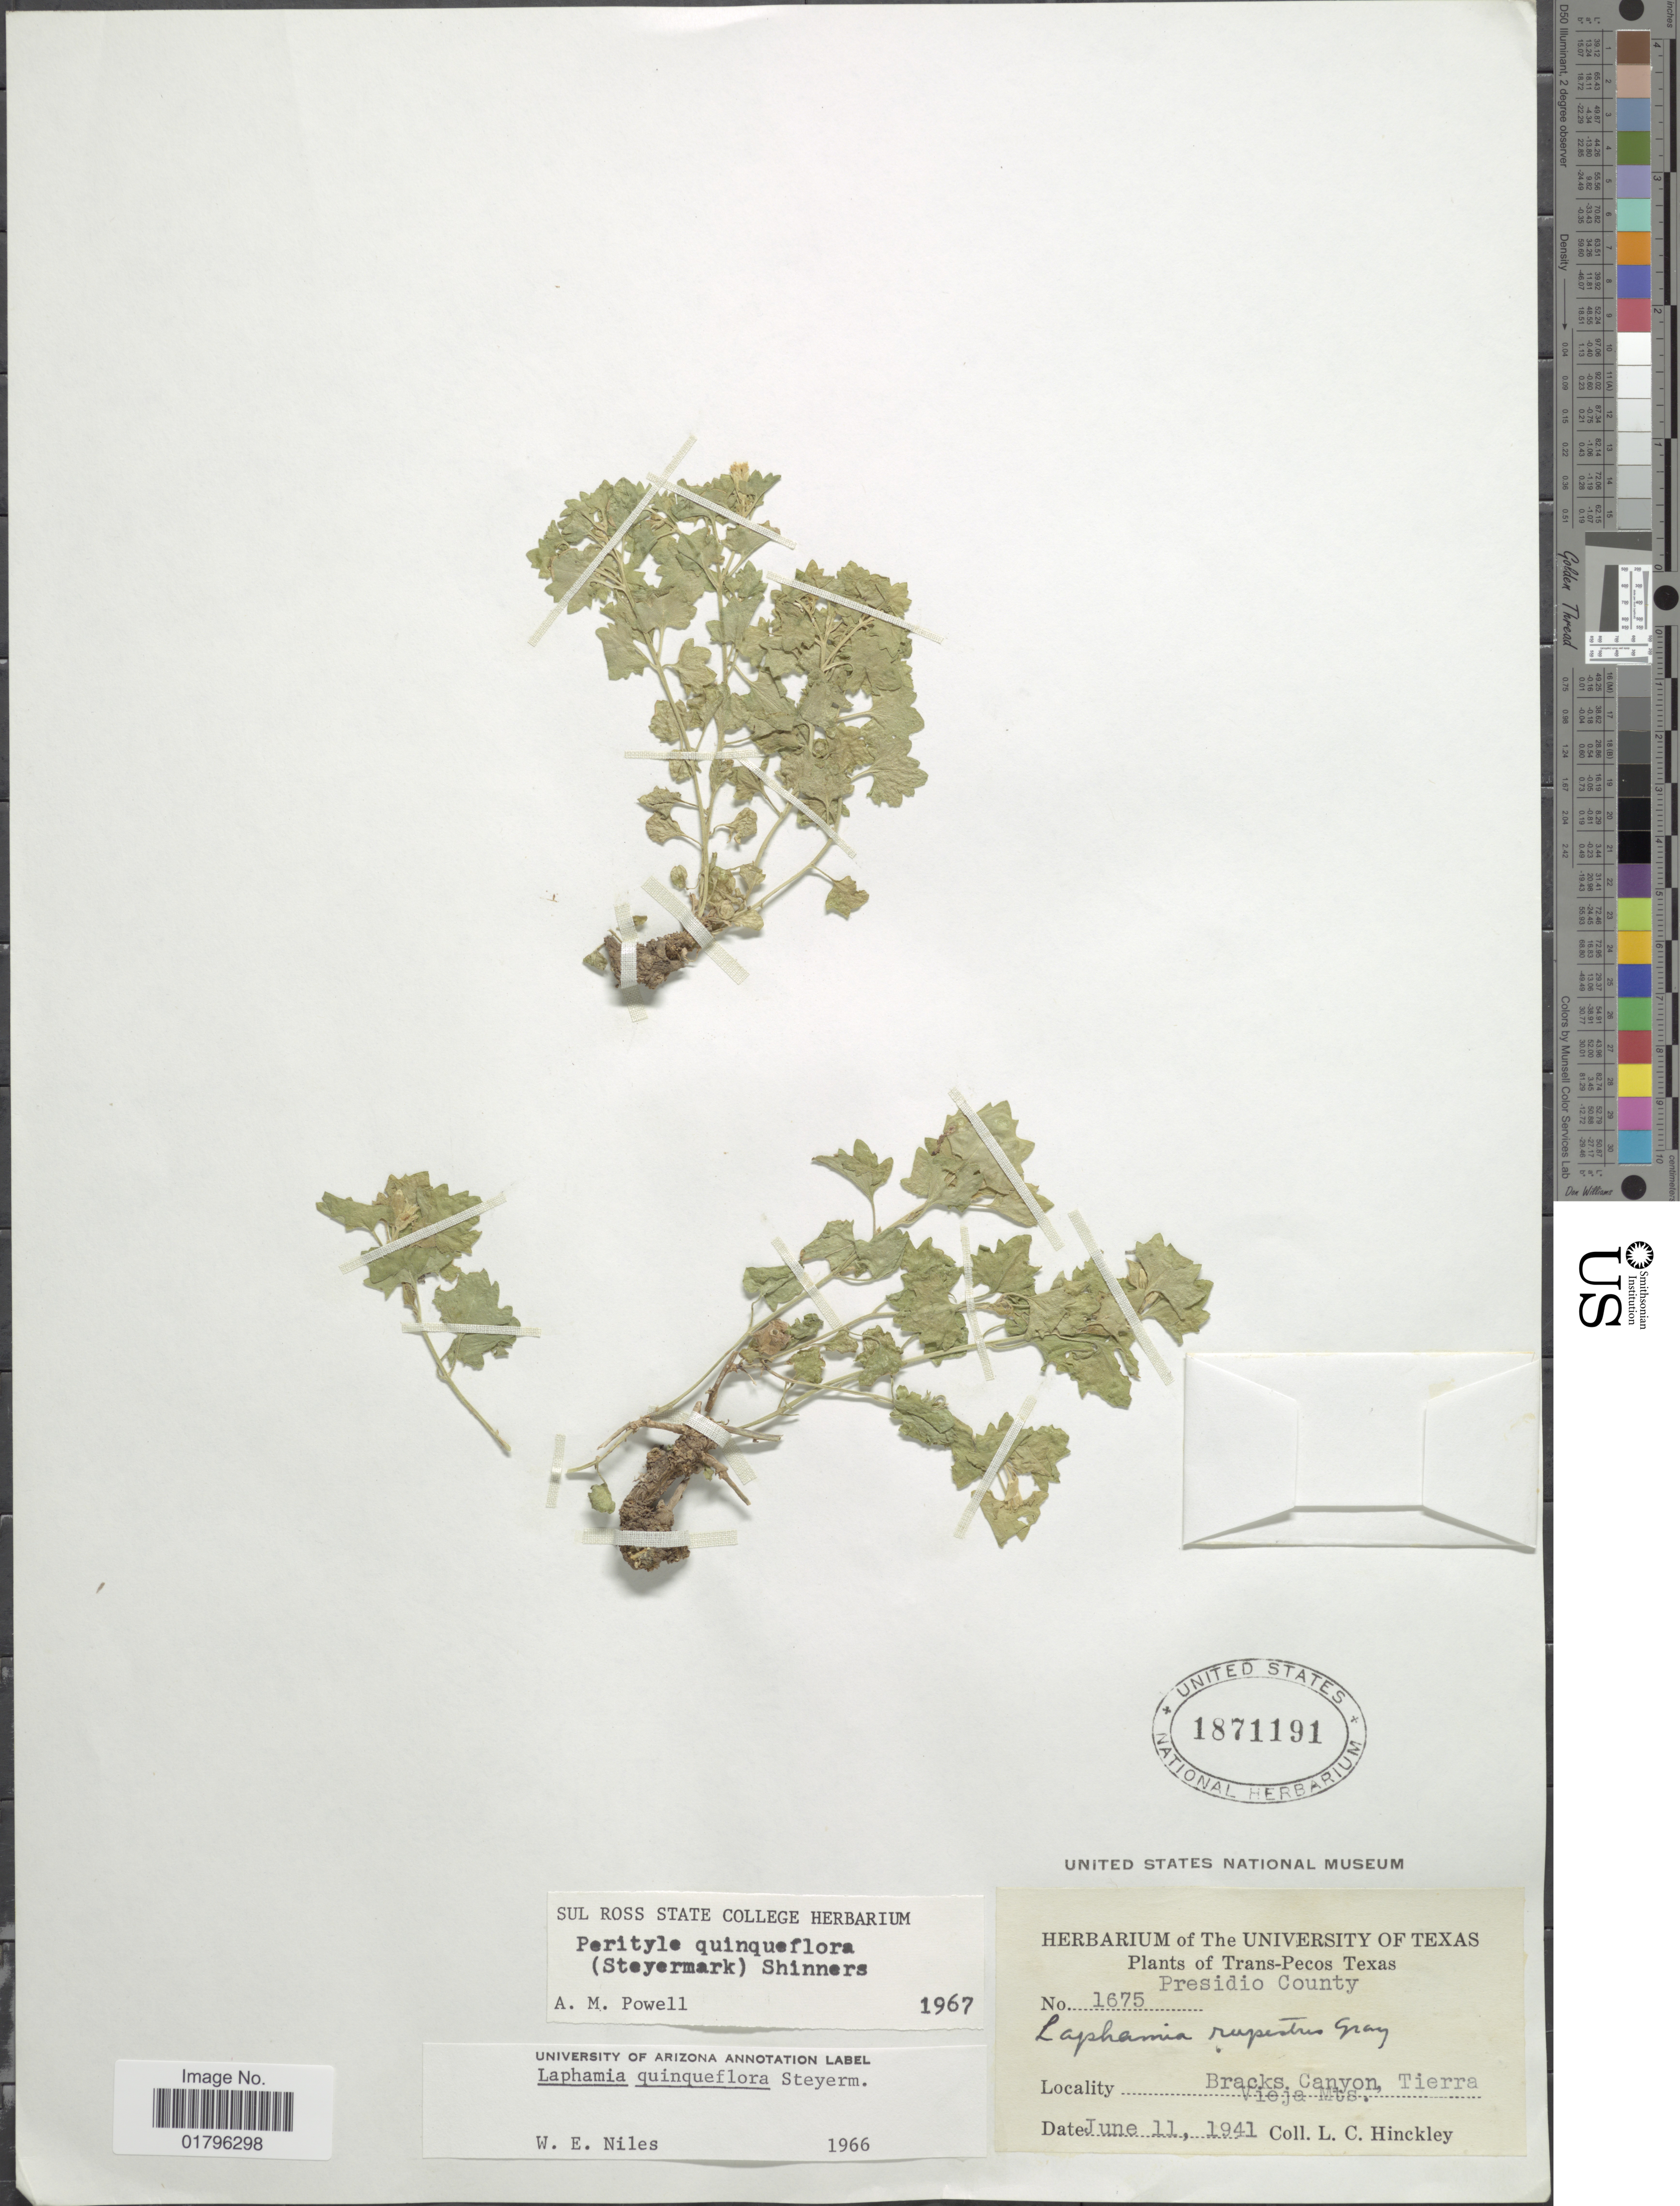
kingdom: Plantae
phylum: Tracheophyta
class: Magnoliopsida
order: Asterales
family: Asteraceae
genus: Perityle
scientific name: Perityle quinqueflora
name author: (Steyerm.) Shinners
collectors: L. Hinckley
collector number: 1675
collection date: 1941-06-11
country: United States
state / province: Texas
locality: Trans-Pecos, Presidio County, Bracks Canyon, Tierra Vieja Mts.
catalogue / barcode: US 1871191